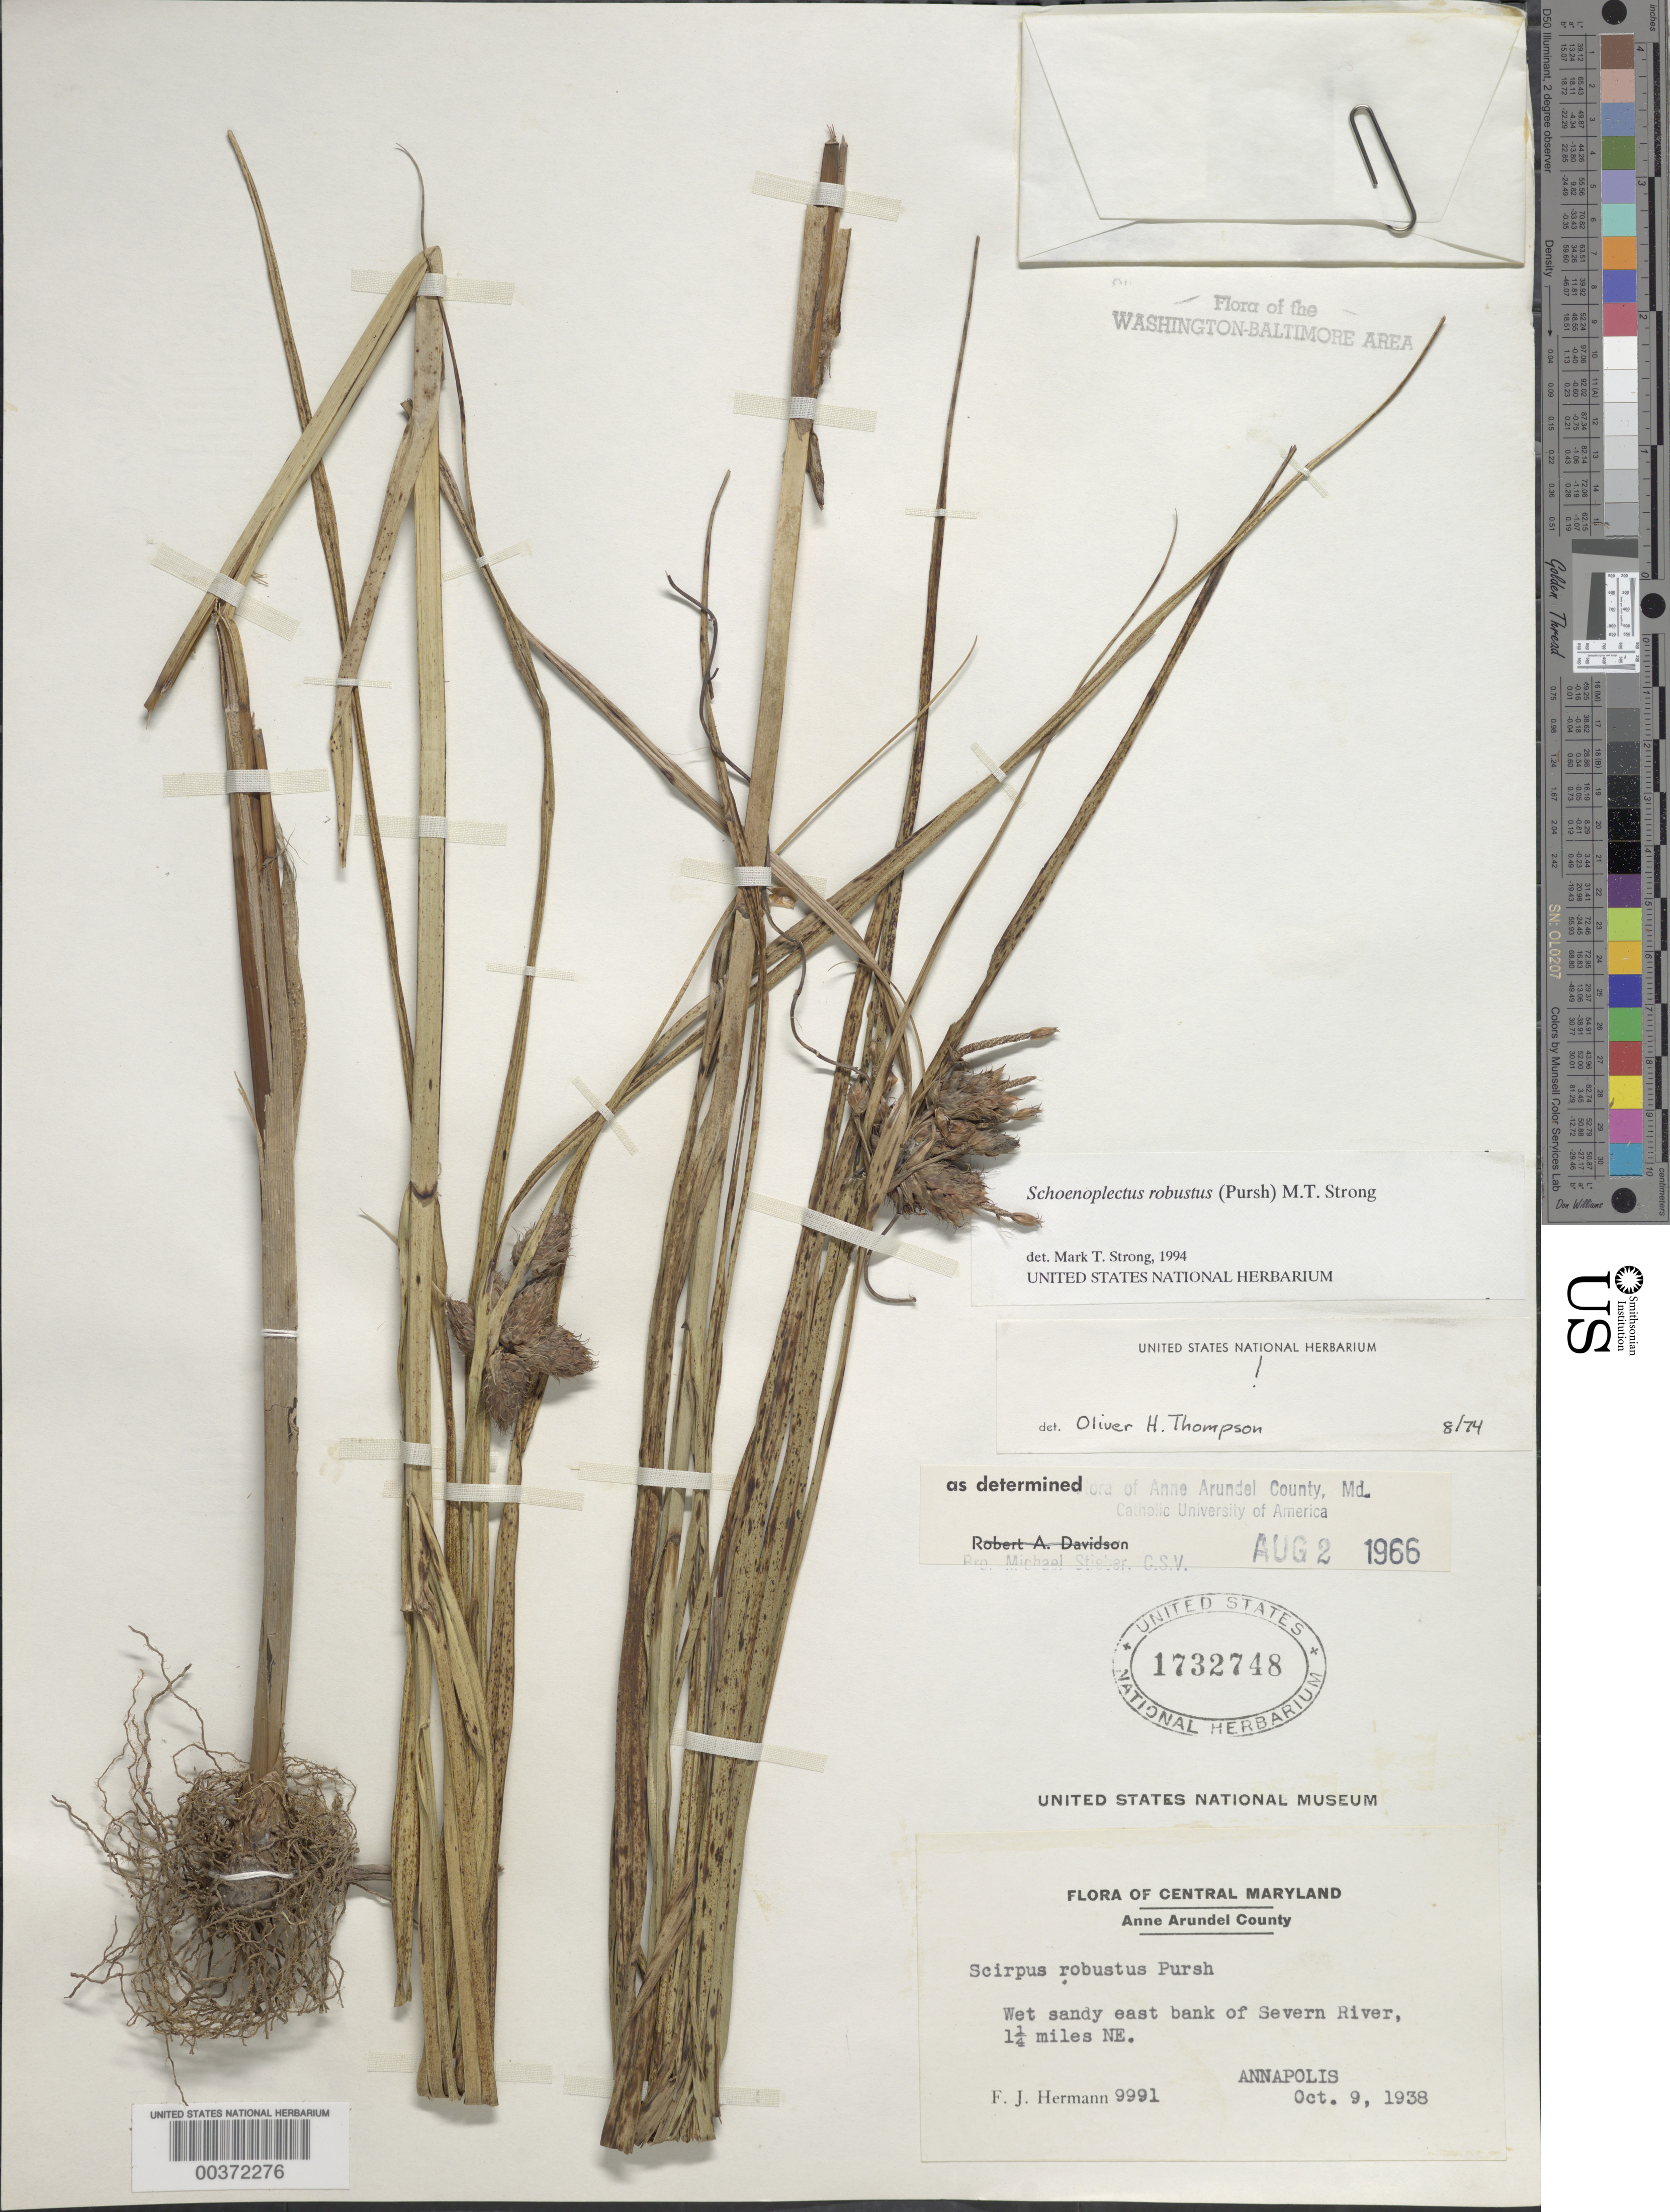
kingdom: Plantae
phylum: Tracheophyta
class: Liliopsida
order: Poales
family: Cyperaceae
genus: Bolboschoenus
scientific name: Bolboschoenus robustus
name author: (Pursh) Soják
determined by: Strong, M. T., (US), Smithsonian Institution - National Museum of Natural History (UNITED STATES)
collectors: F. J. Hermann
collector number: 9991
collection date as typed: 09 Oct 1938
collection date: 1938-10-09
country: United States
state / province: Maryland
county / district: Anne Arundel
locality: Severn River, NE of Annapolis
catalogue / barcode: US 1732748